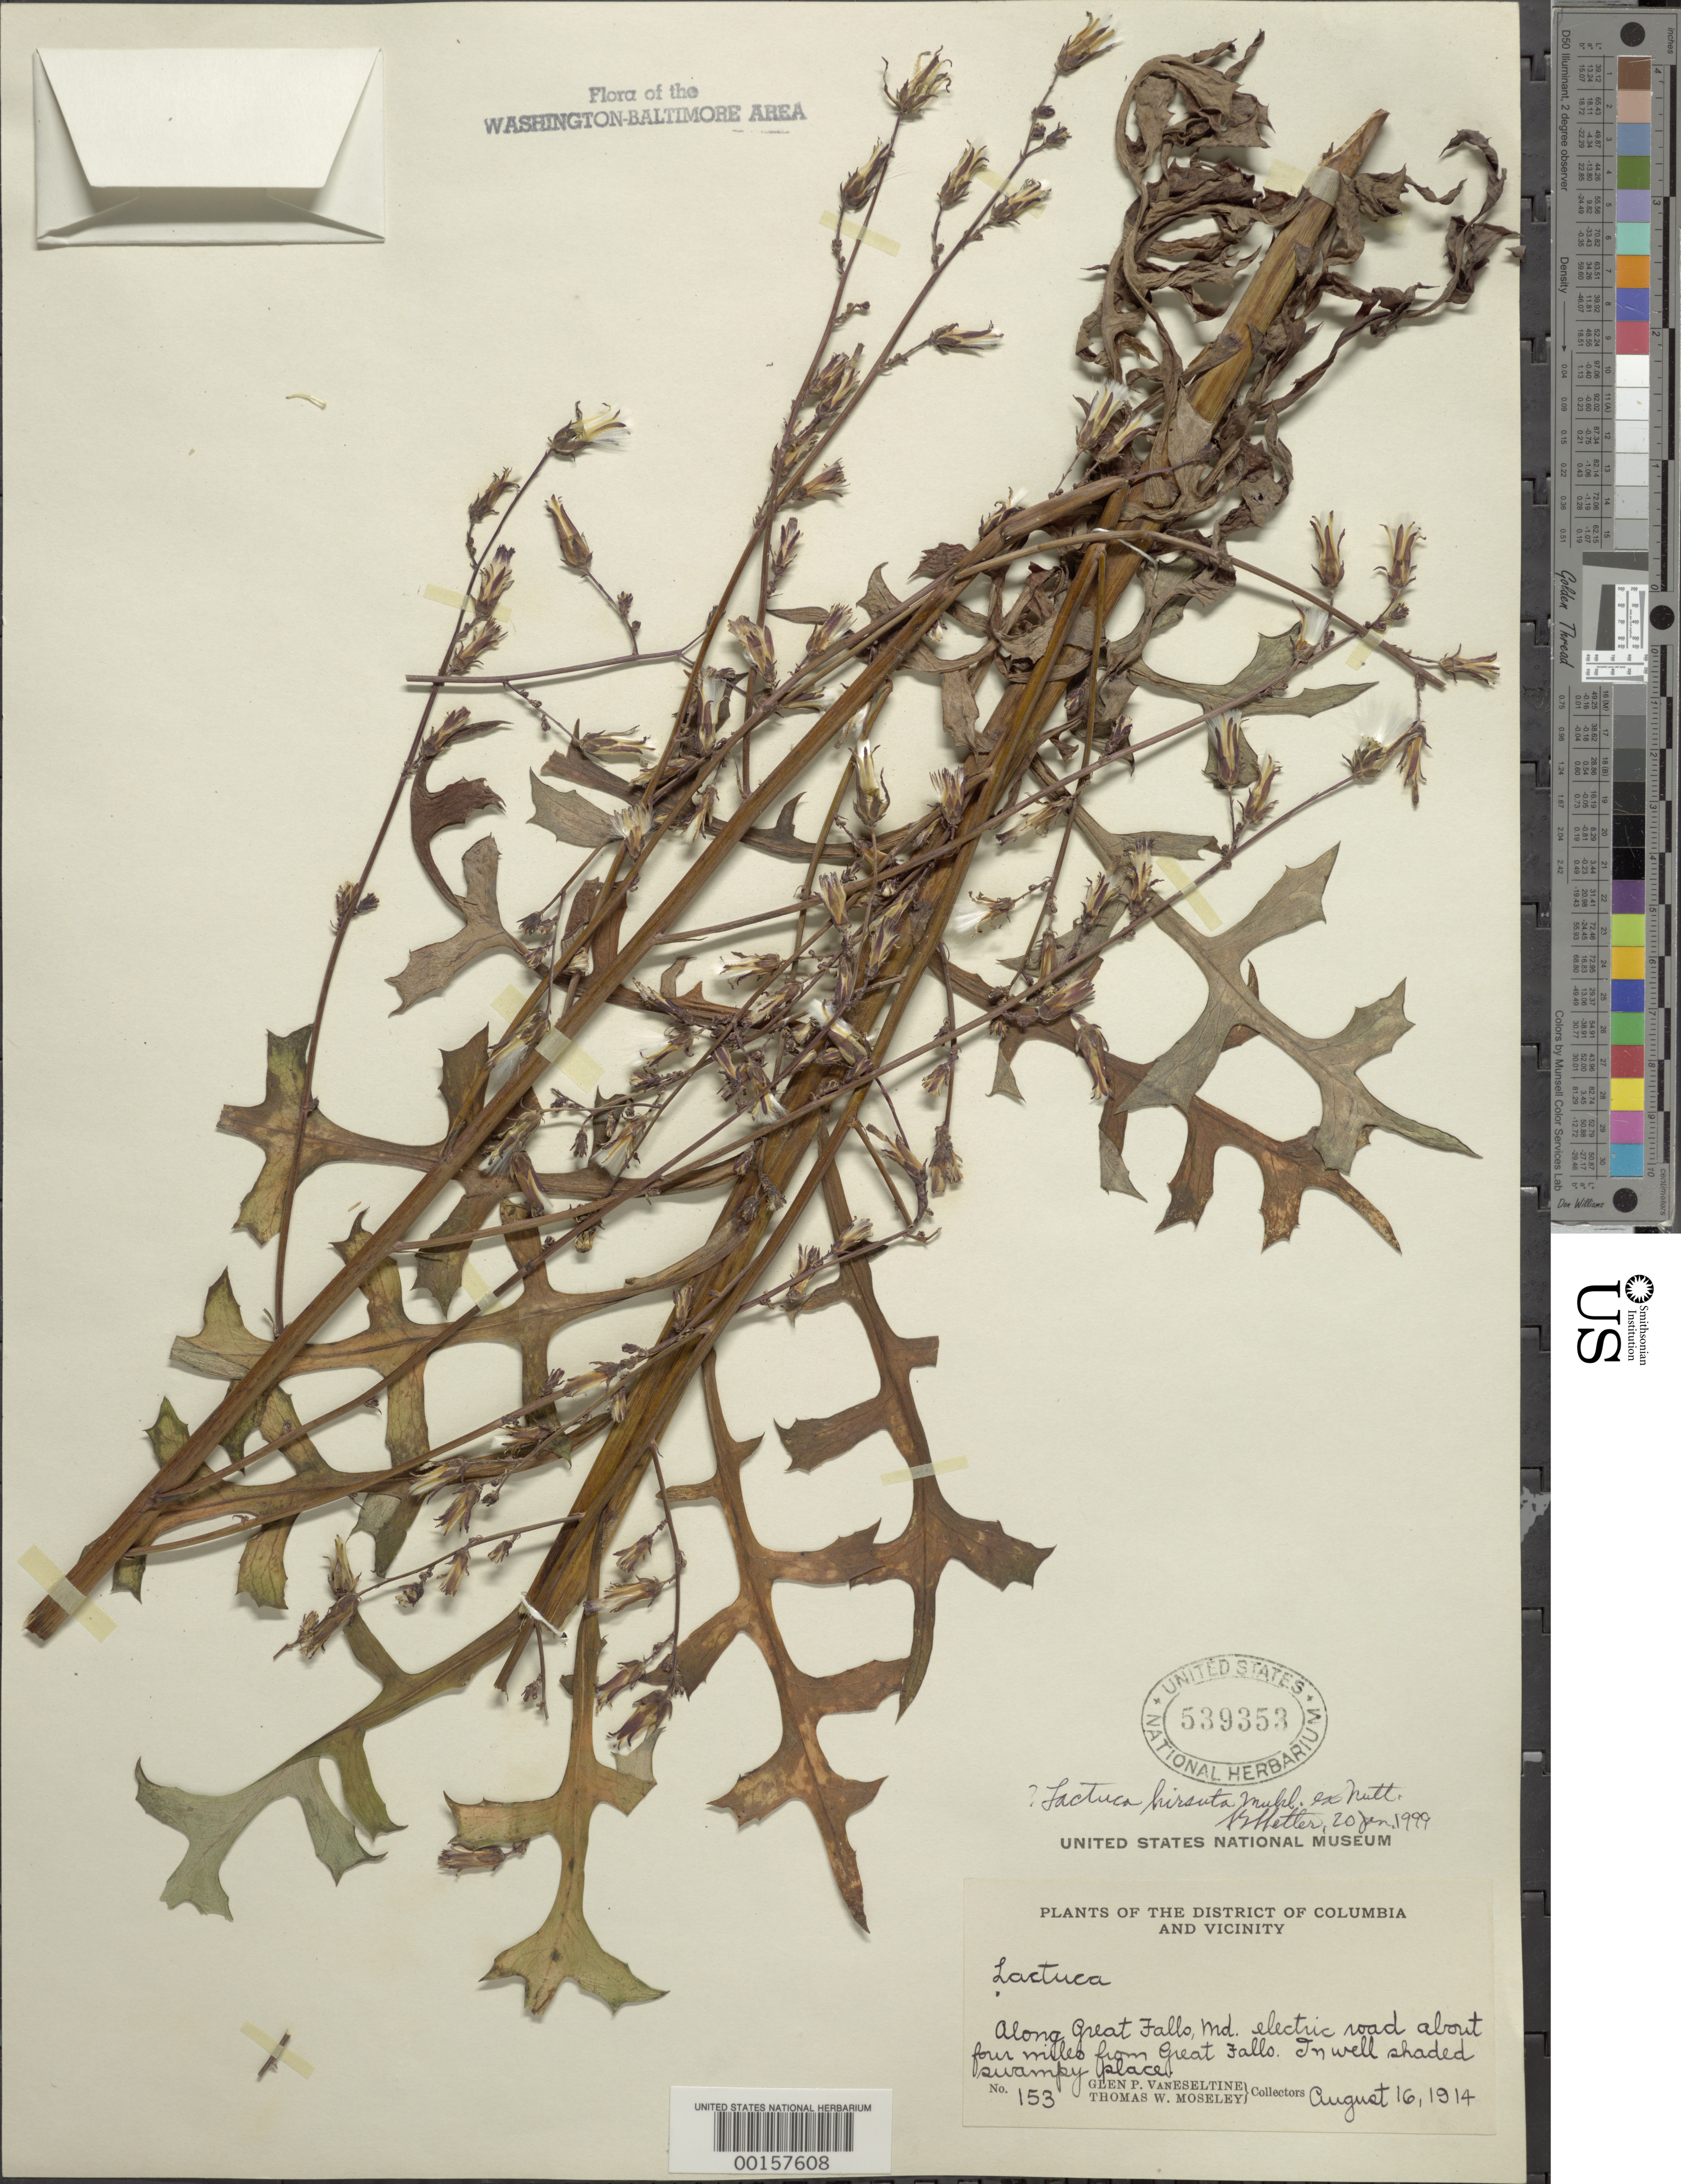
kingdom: Plantae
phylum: Tracheophyta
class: Magnoliopsida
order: Asterales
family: Asteraceae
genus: Lactuca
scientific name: Lactuca hirsuta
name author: Muhl. ex Nutt.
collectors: G. P. Van Eseltine & T. Moseley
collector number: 153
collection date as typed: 16 Aug 1914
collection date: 1914-08-16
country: United States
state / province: Maryland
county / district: Montgomery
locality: Great Falls Electric Road C. & O. Canal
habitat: Well shaded swampy place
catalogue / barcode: US 539353